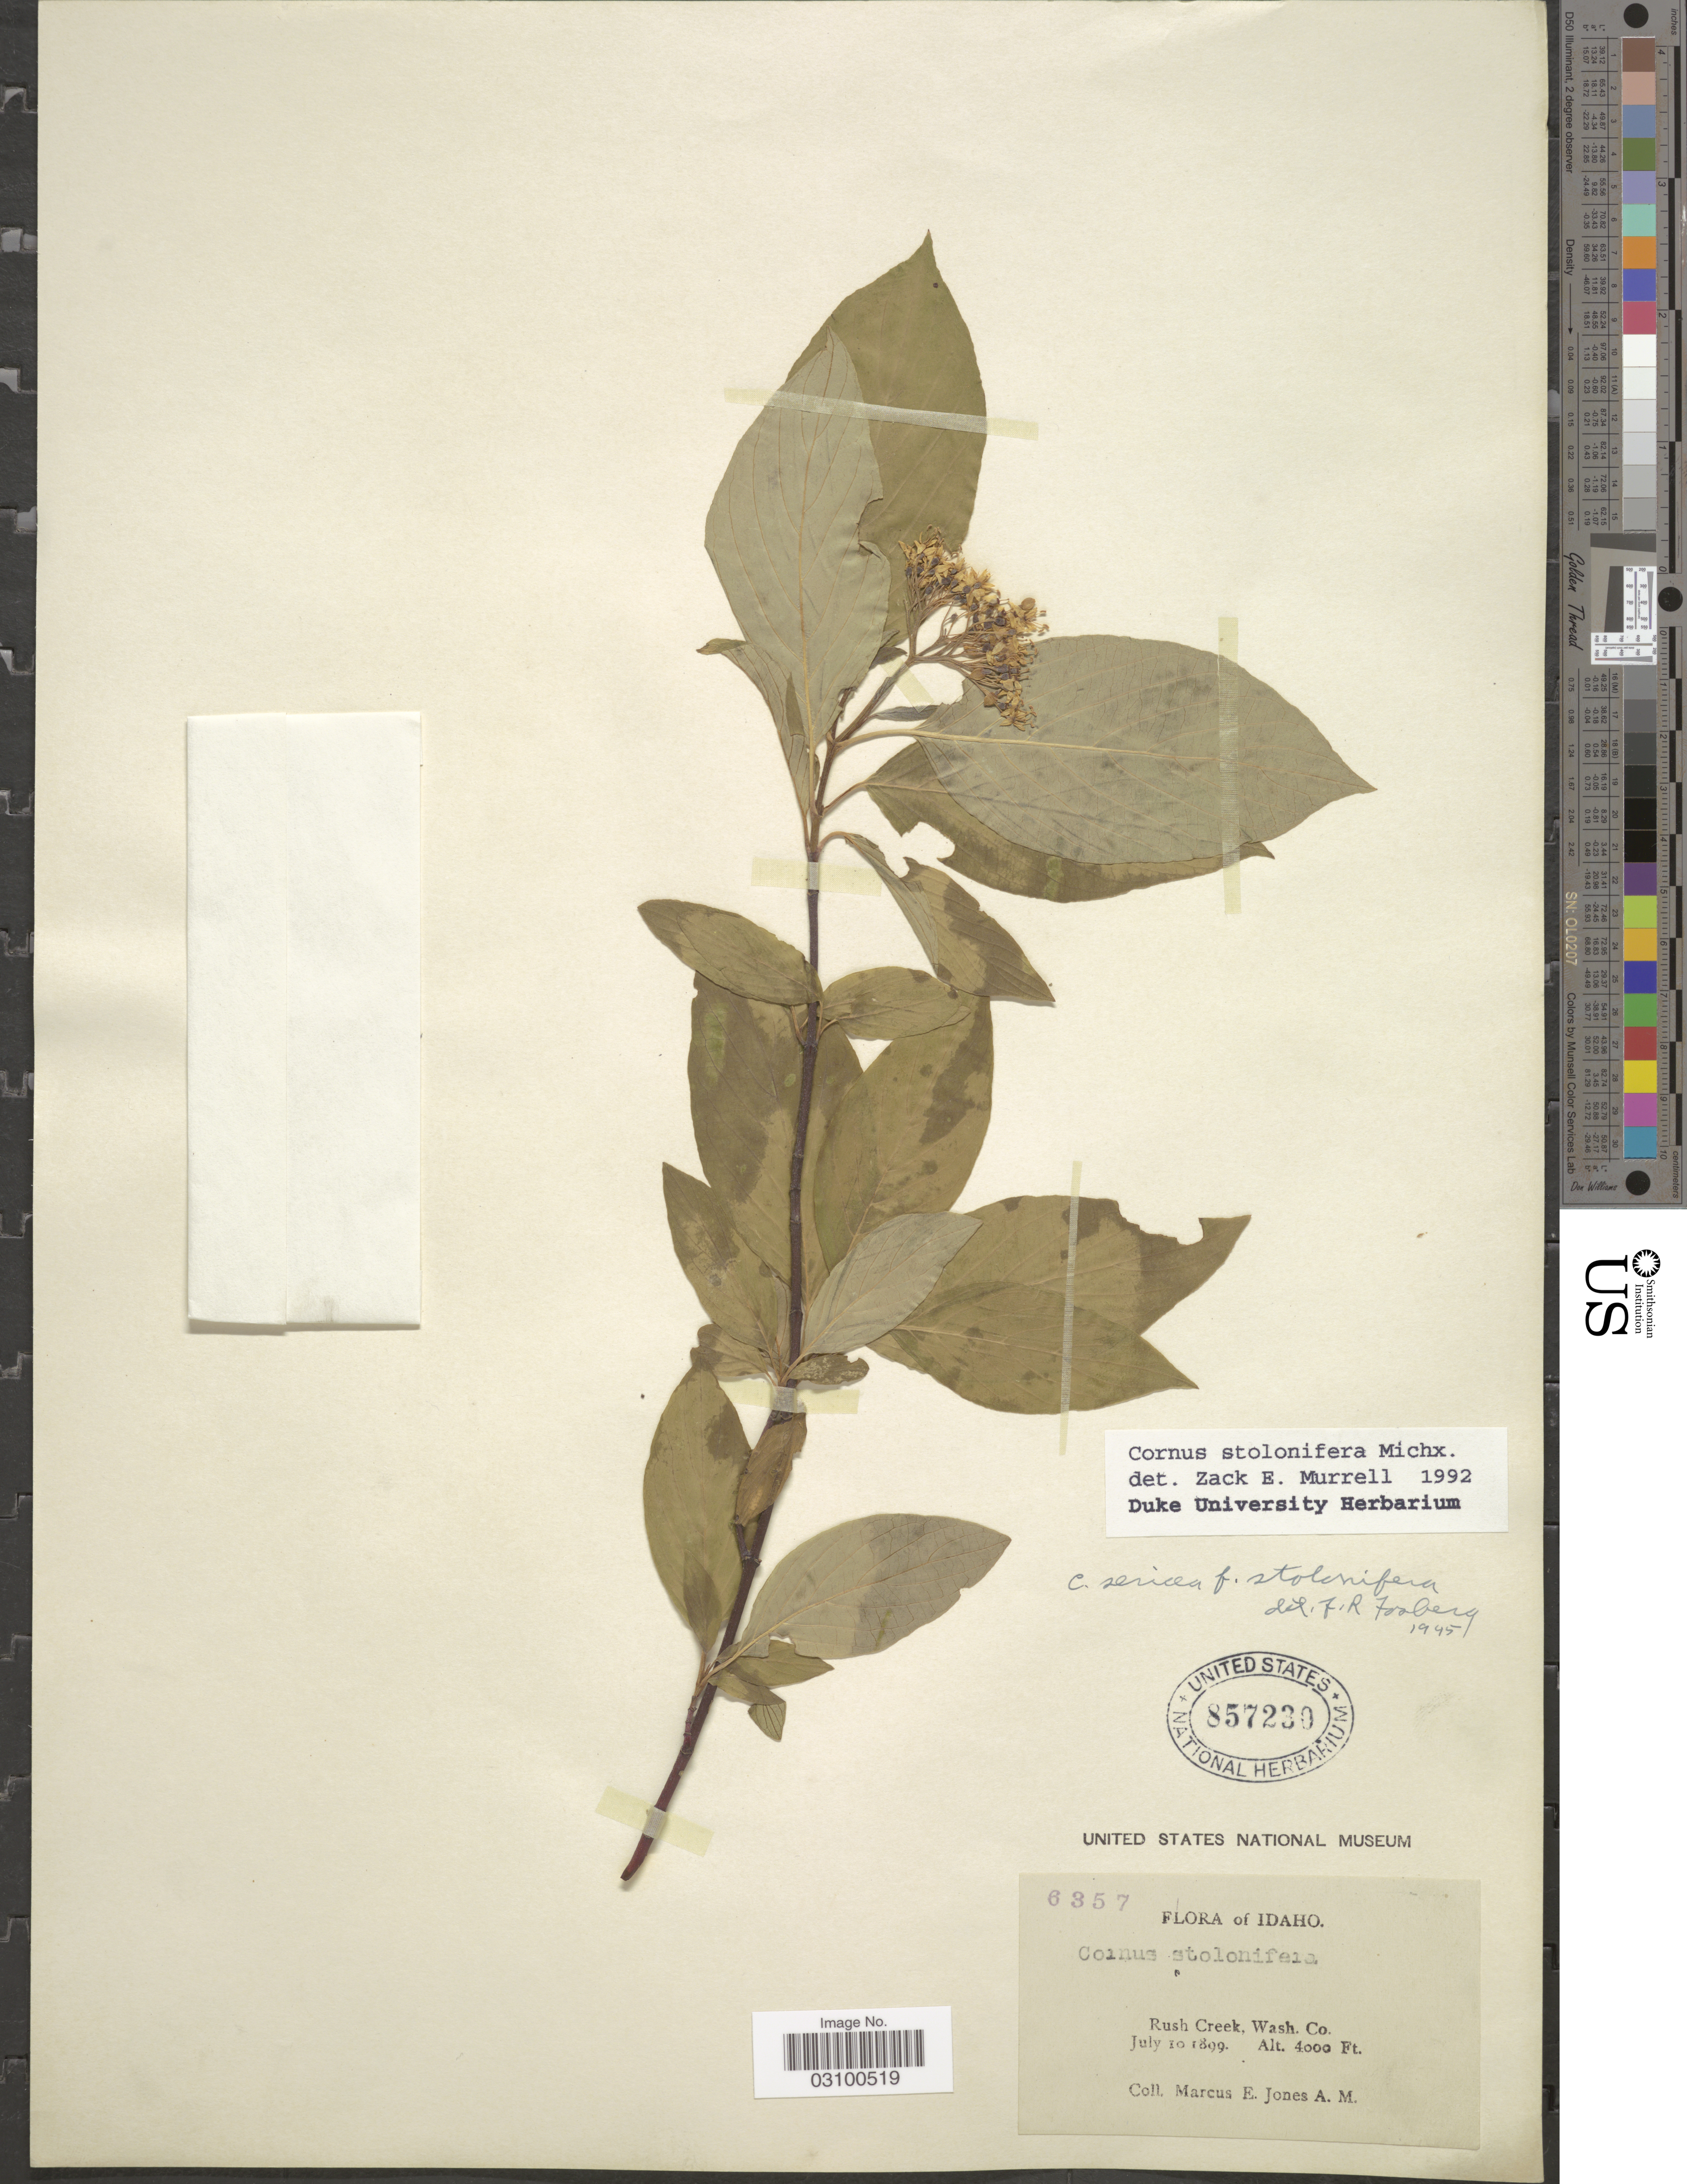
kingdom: Plantae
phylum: Tracheophyta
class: Magnoliopsida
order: Cornales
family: Cornaceae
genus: Cornus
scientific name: Cornus sericea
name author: L.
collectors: M. E. Jones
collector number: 6357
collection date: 1899-07-10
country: United States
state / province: Idaho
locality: Rush Creek, Wash. Co.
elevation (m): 1219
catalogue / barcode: US 857230